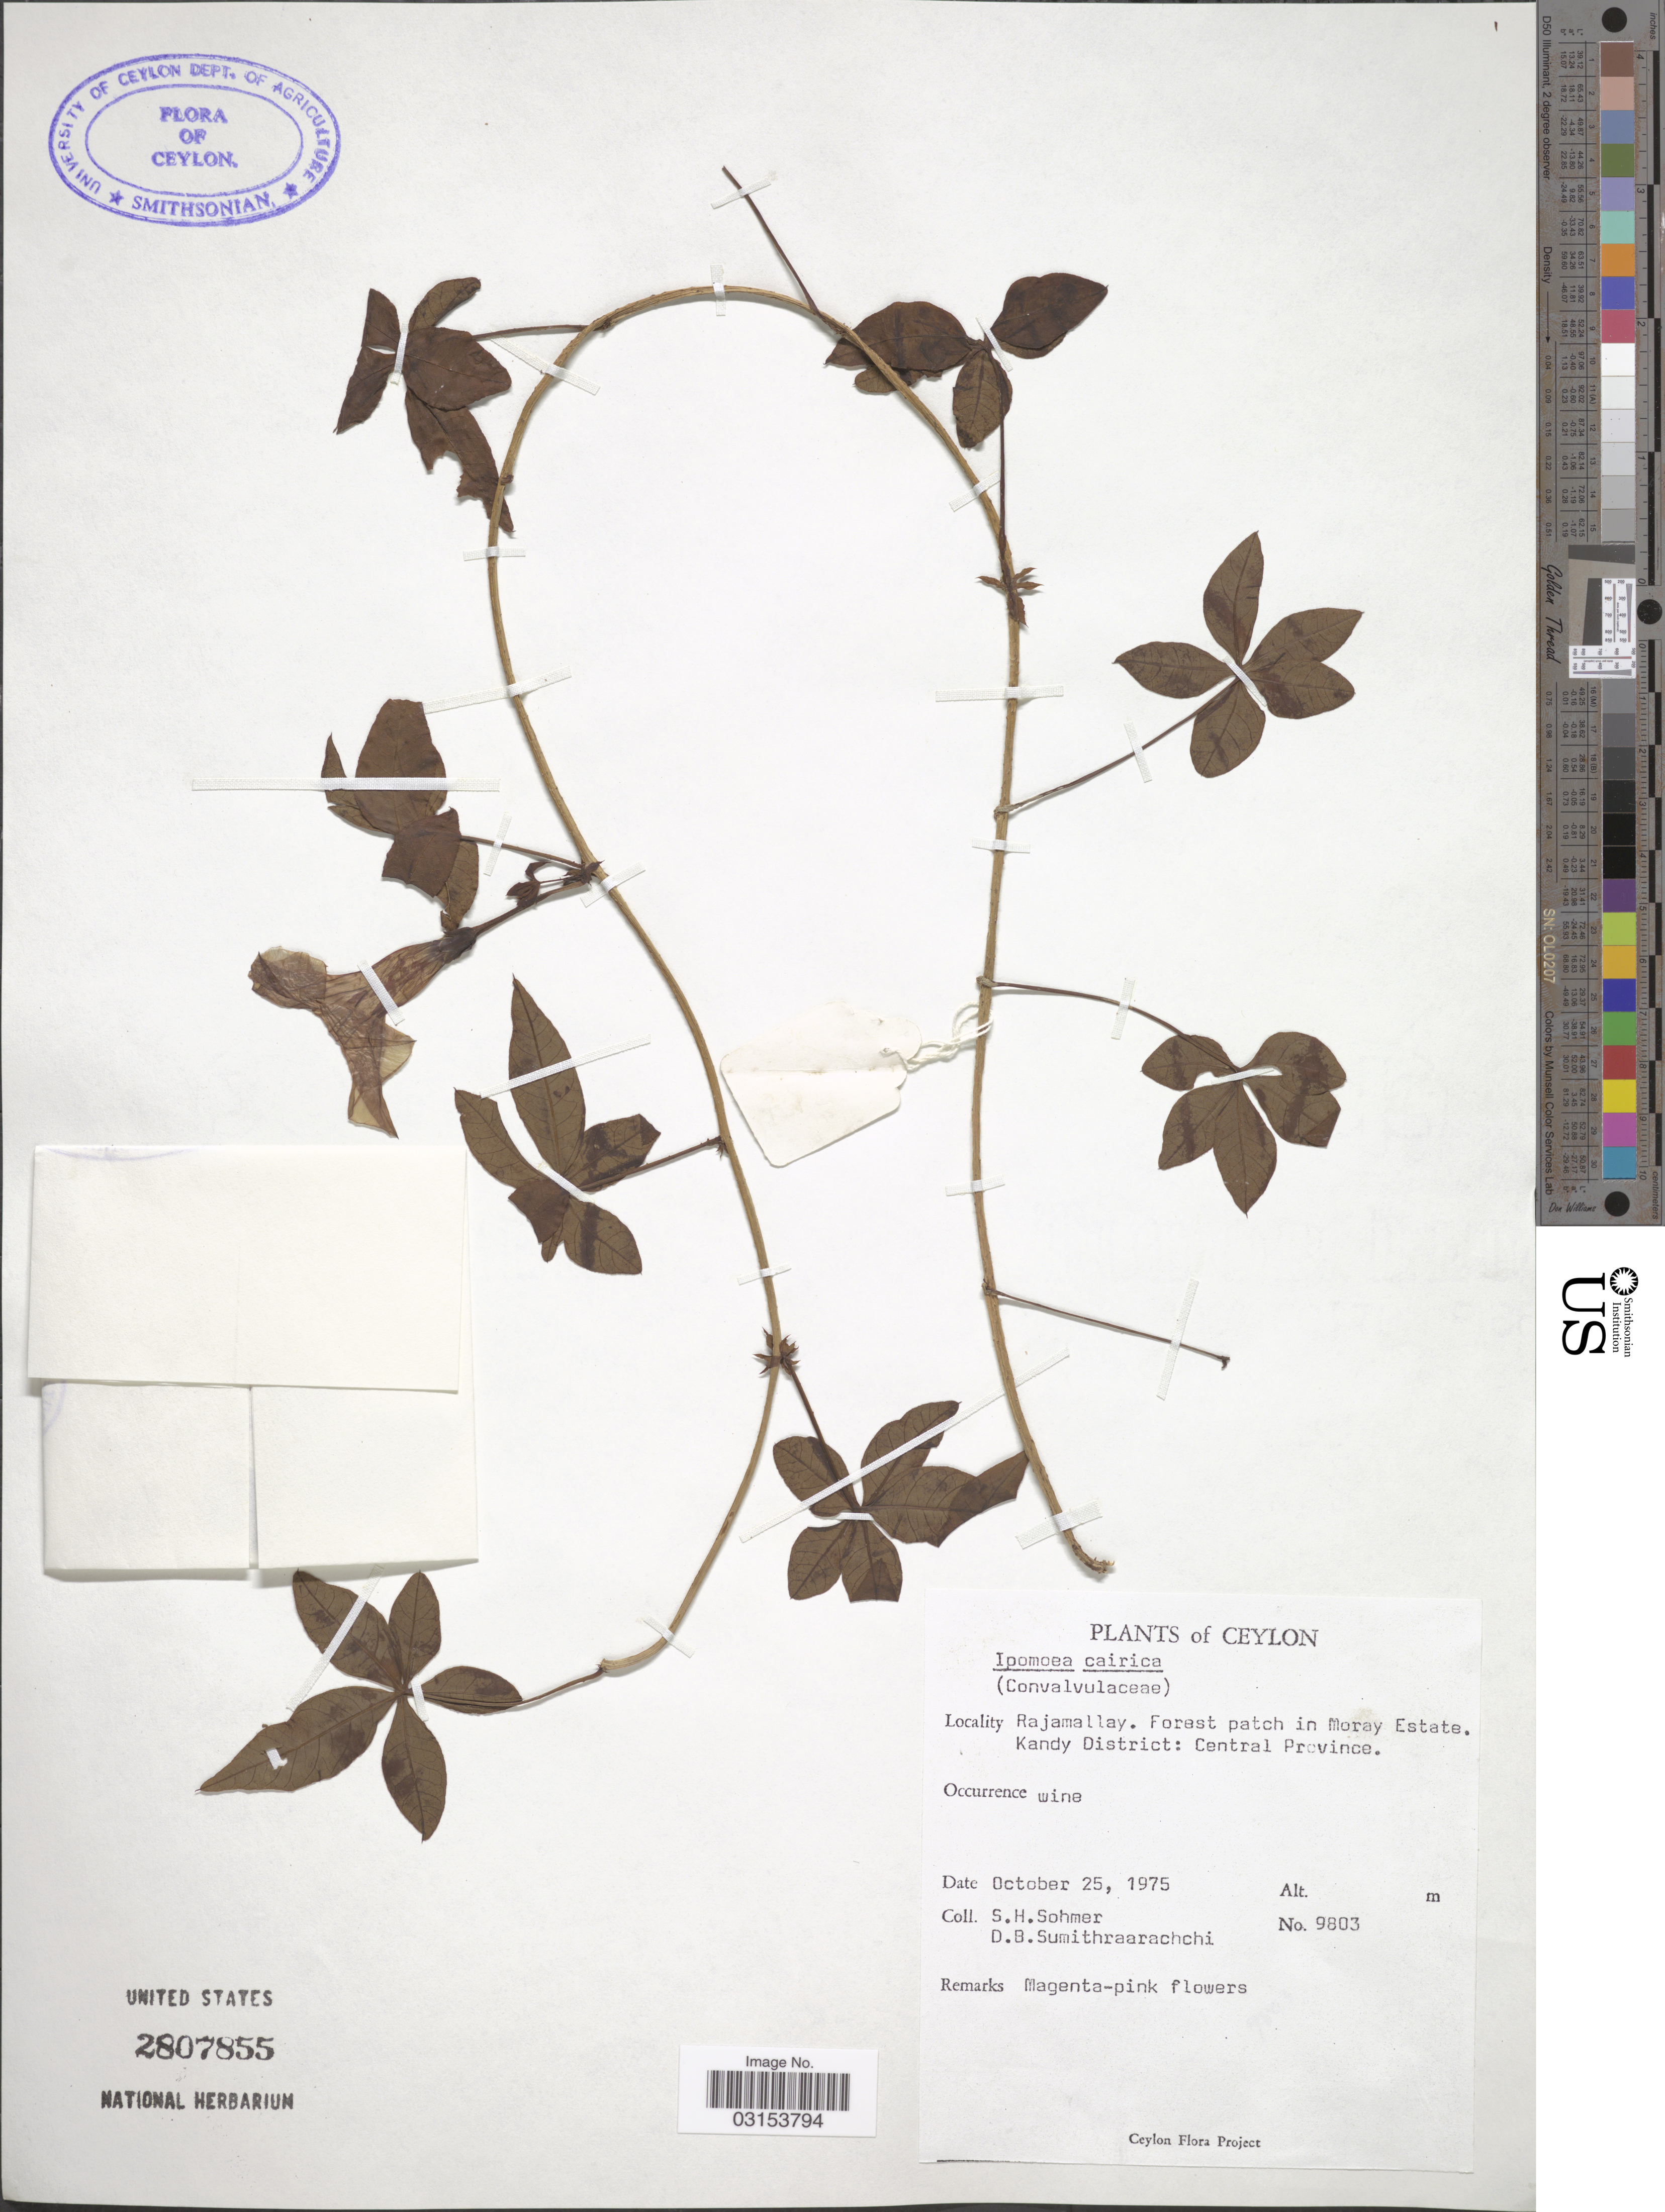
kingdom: Plantae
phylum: Tracheophyta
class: Magnoliopsida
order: Solanales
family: Convolvulaceae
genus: Ipomoea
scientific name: Ipomoea cairica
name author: (L.) Sweet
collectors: S. H. Sohmer & D. B. Sumithraarachchi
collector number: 9803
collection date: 1975-10-25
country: Sri Lanka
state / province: Central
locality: Ceylon. Rajamallay. Forest patch in Moray Estate. Kandy District.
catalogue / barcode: US 2807855